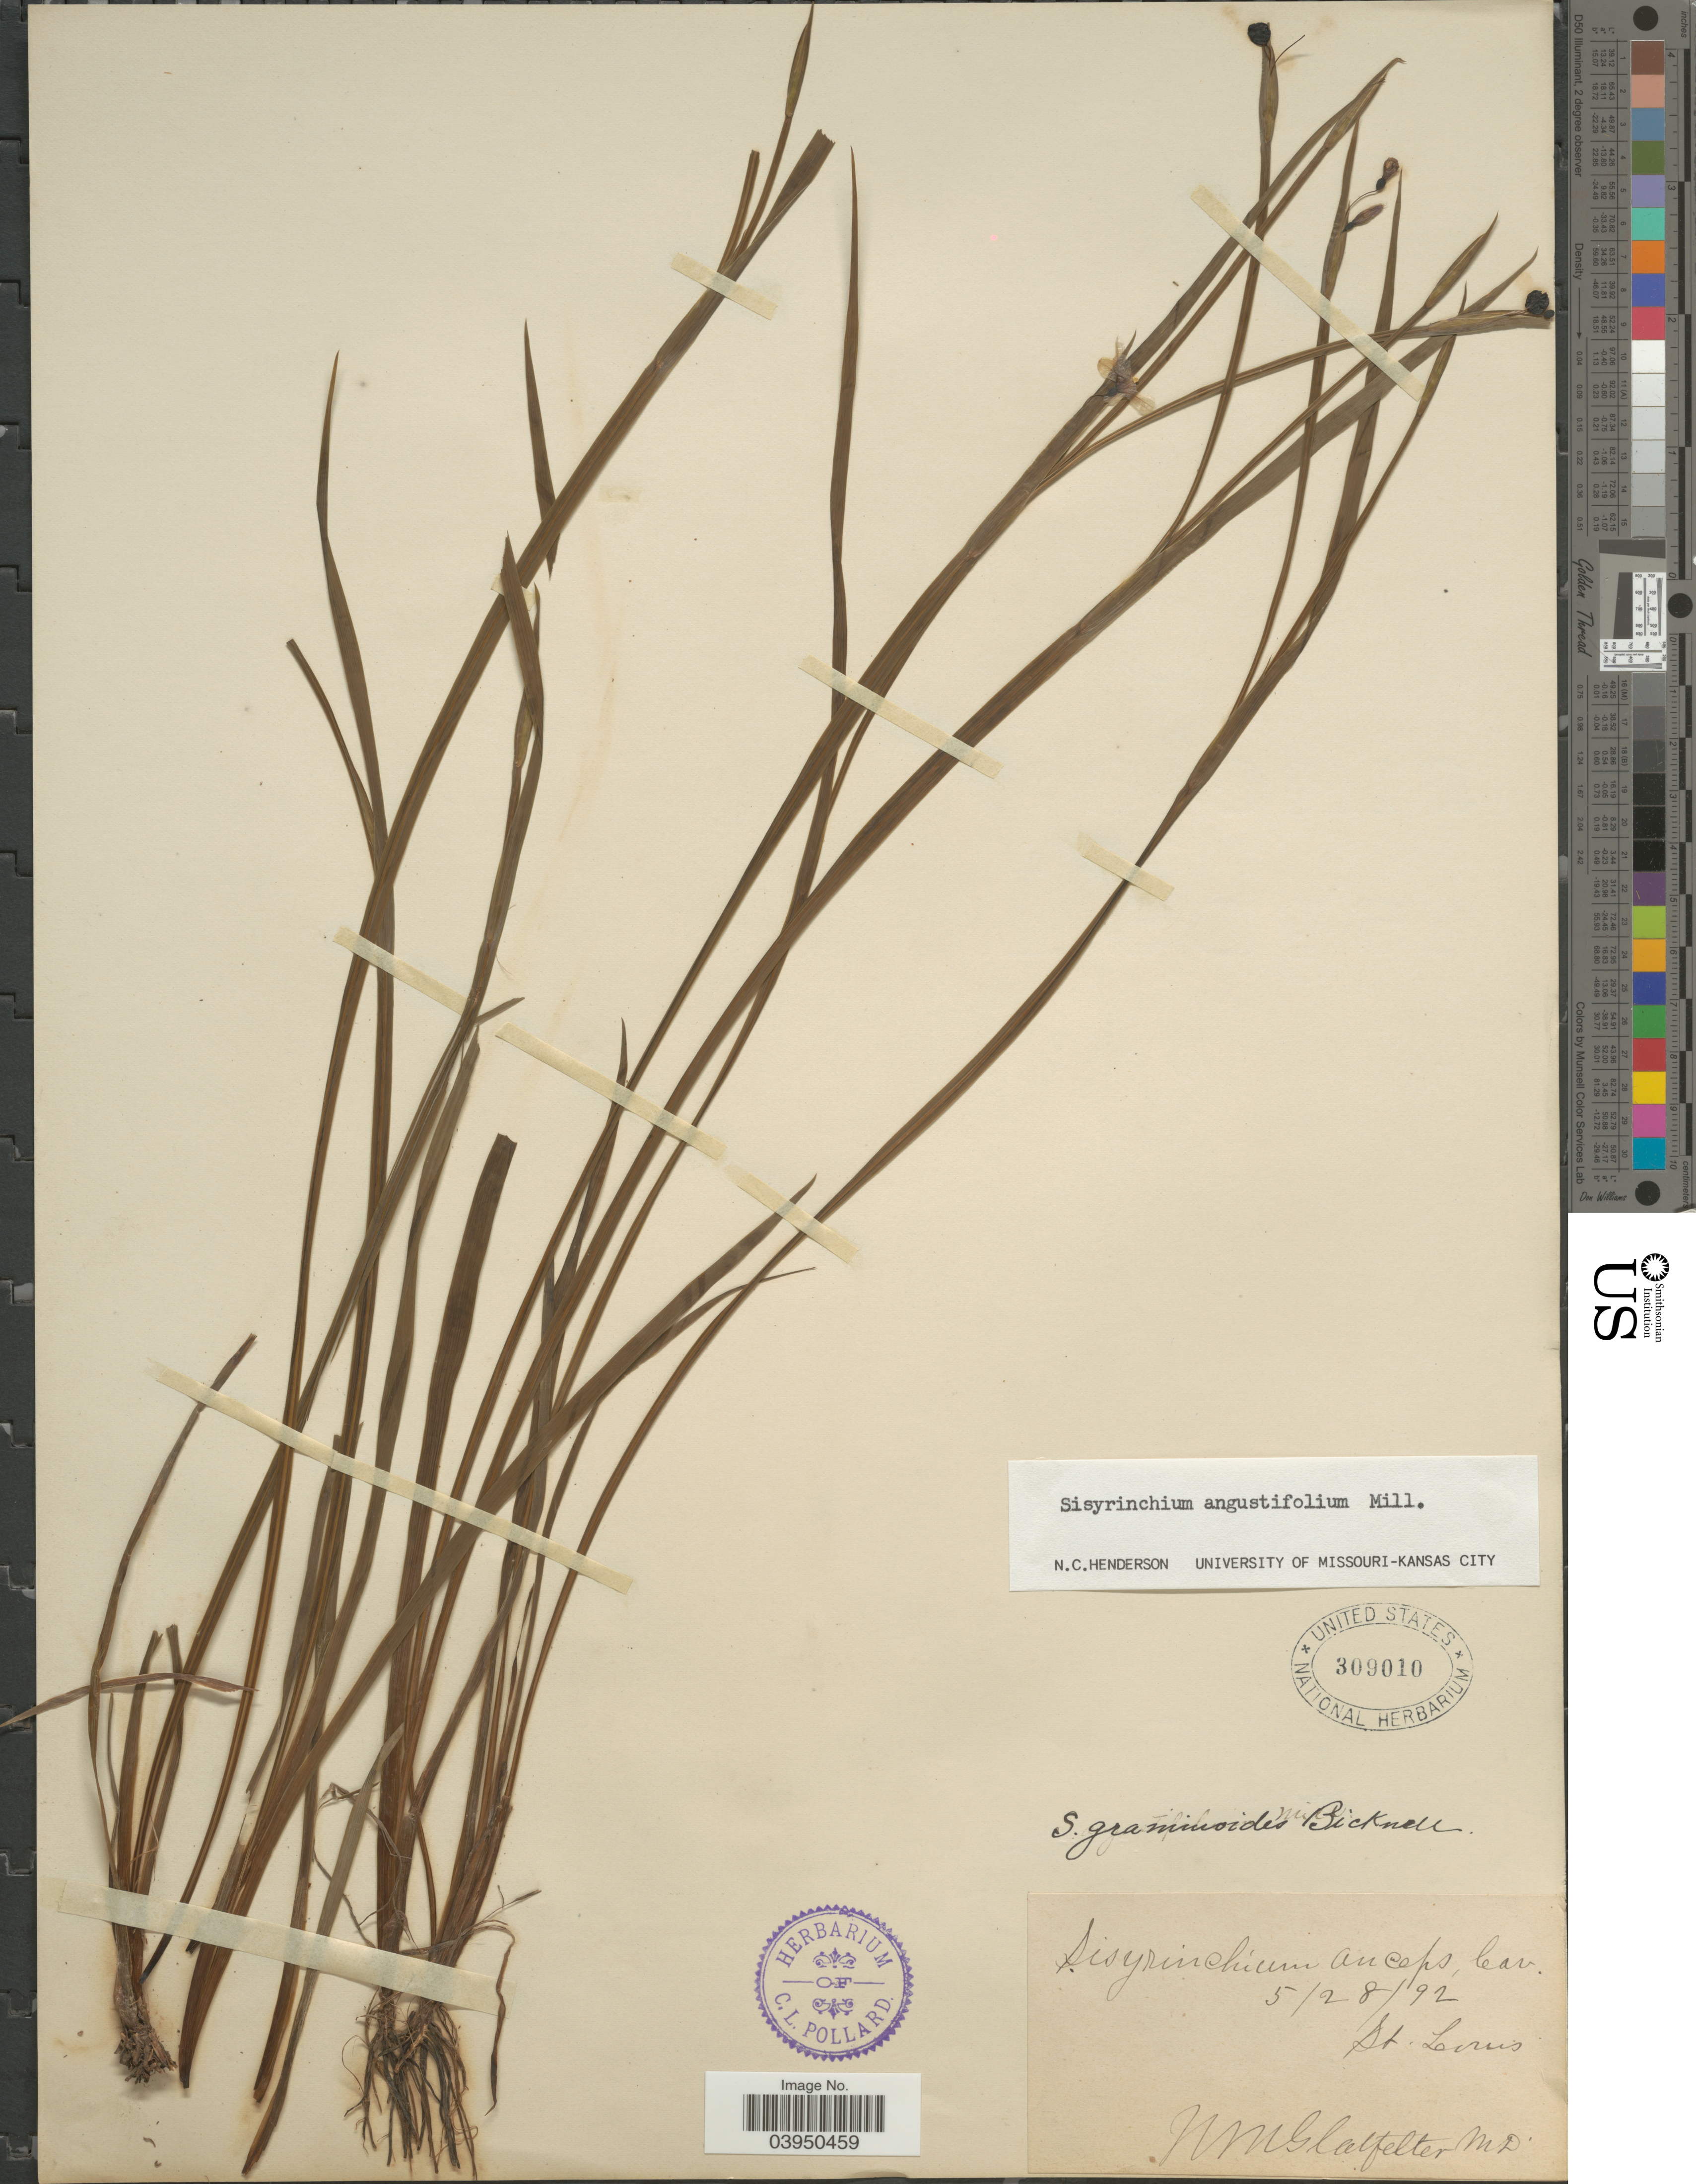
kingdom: Plantae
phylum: Tracheophyta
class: Liliopsida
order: Asparagales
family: Iridaceae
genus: Sisyrinchium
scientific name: Sisyrinchium angustifolium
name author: Mill.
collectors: N. M. Glatfelter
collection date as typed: Transcribed d/m/y: 28/5/92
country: United States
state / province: Missouri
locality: St. Louis.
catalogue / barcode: US 309010